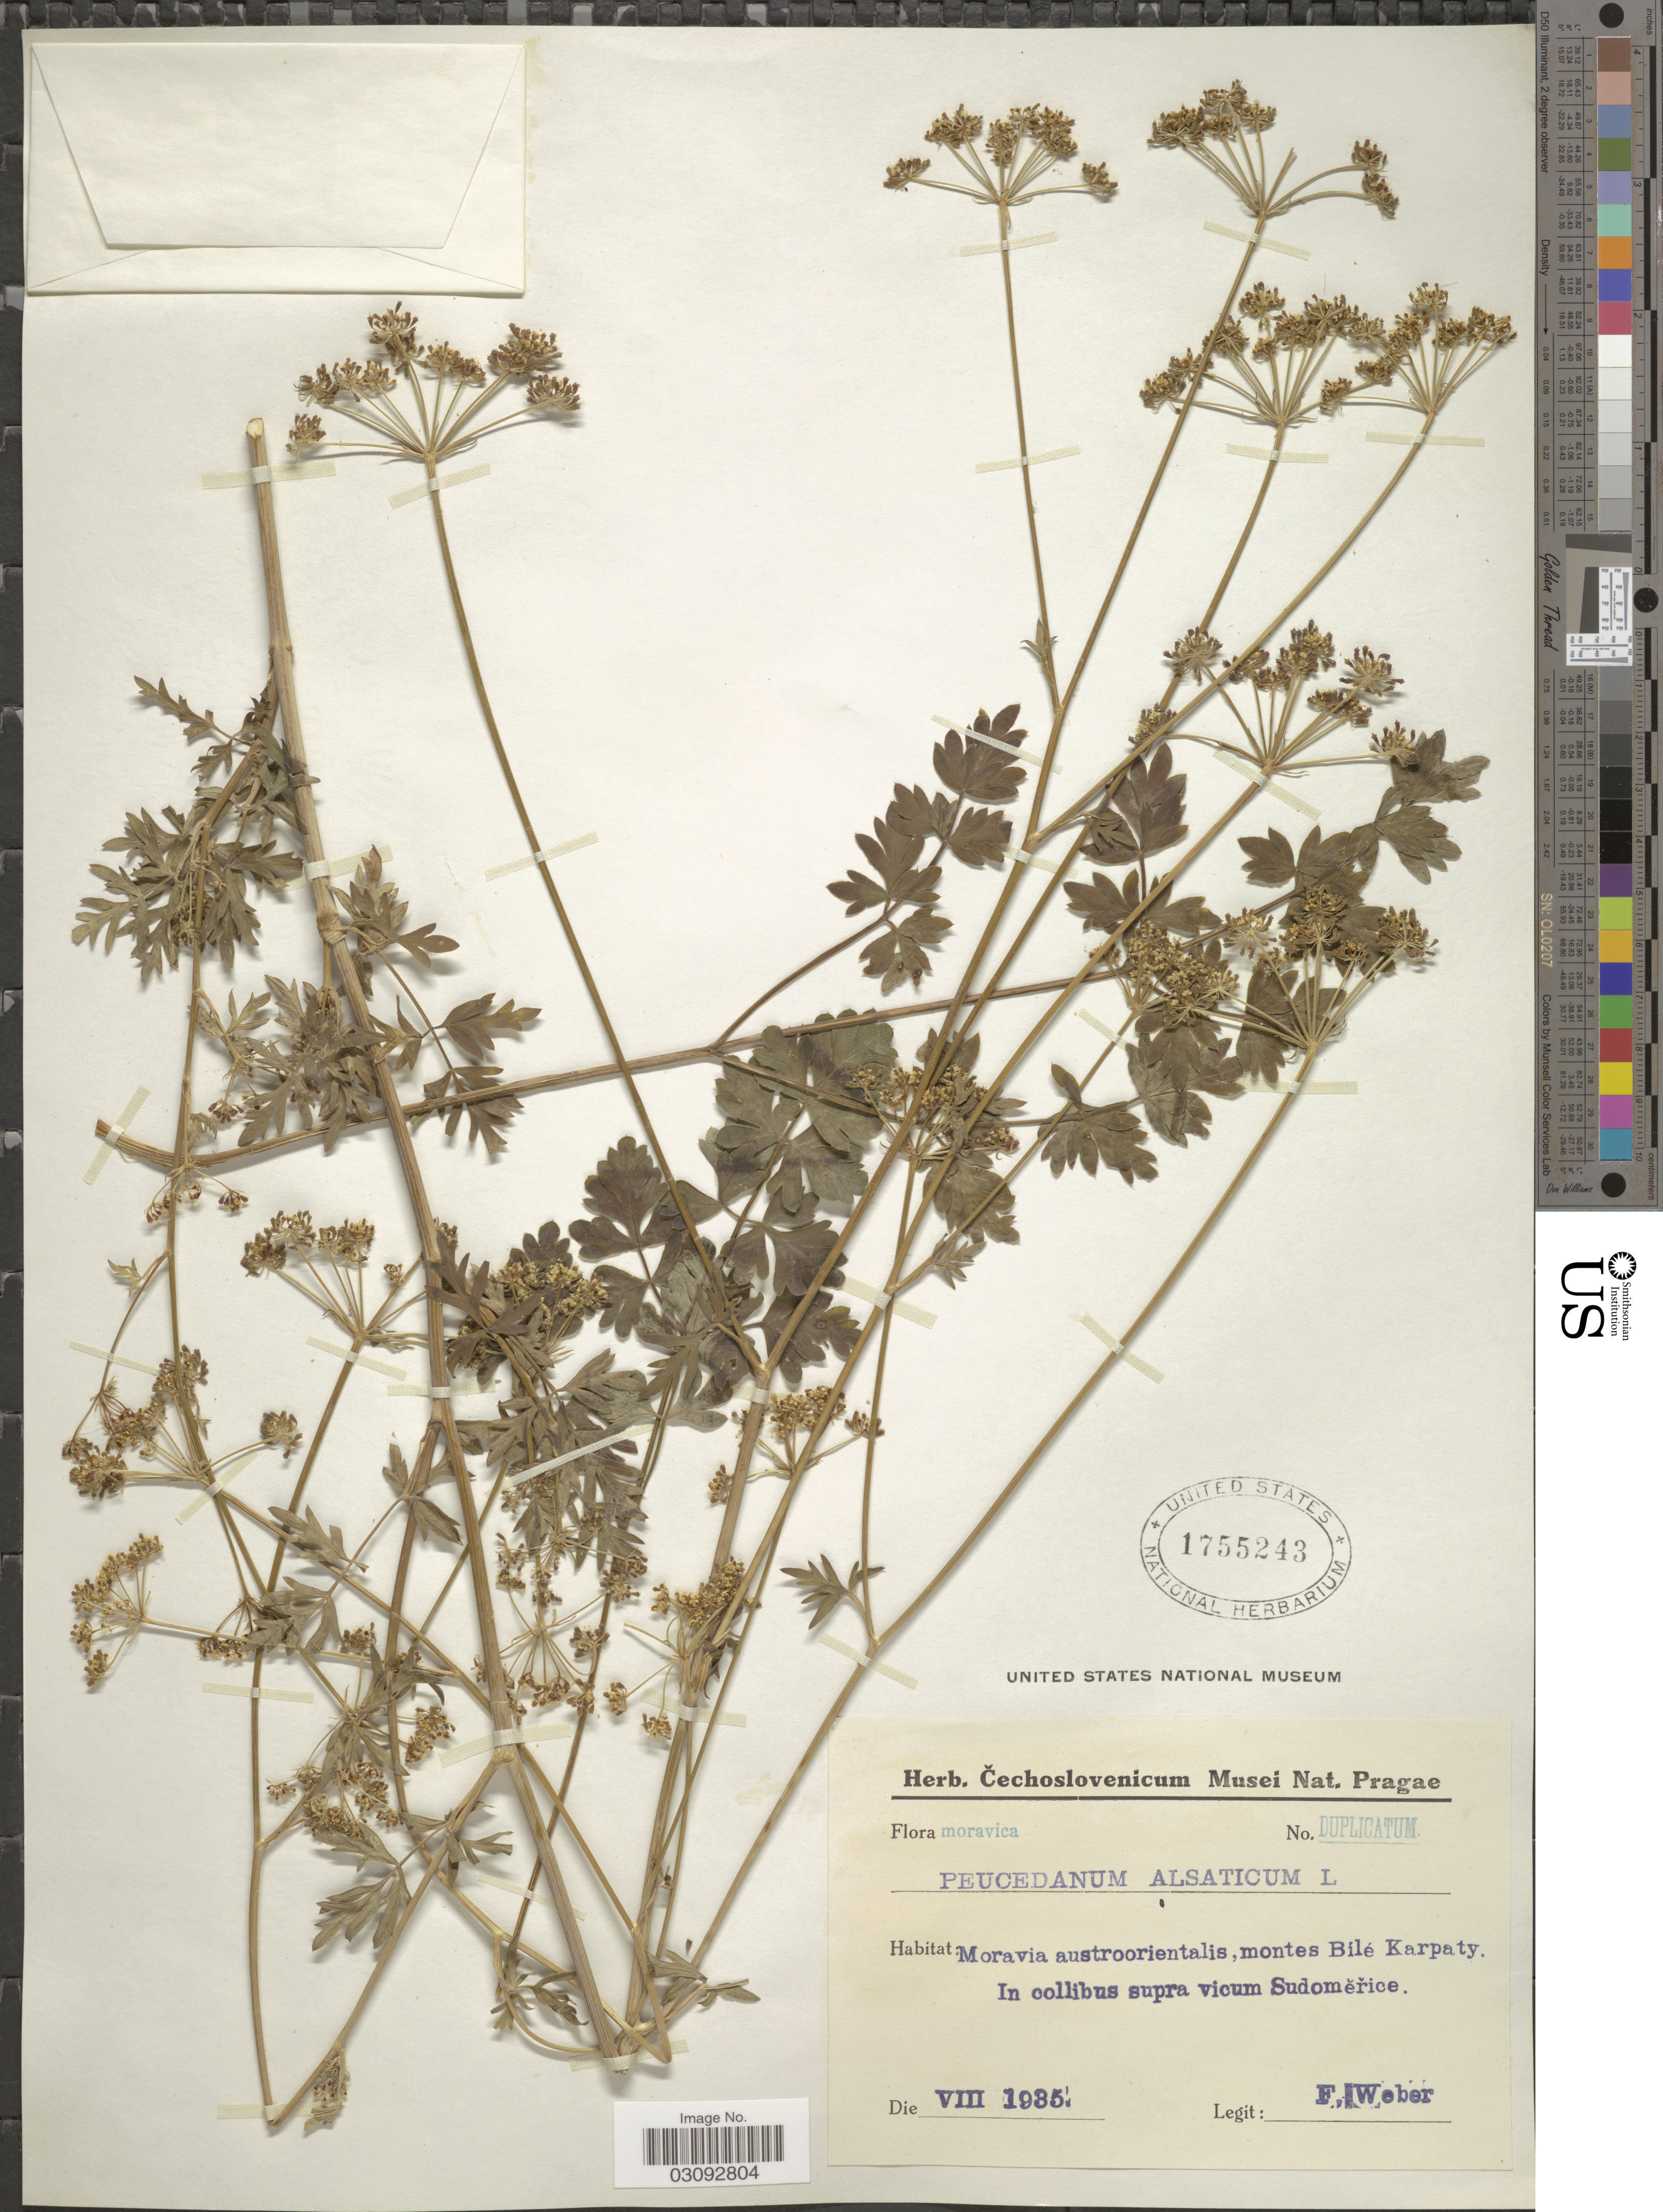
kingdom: Plantae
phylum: Tracheophyta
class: Magnoliopsida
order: Apiales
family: Apiaceae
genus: Peucedanum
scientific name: Peucedanum alsaticum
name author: L.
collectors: F. Weber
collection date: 1935-08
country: Czechia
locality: Moravia austroorientalis, montes Bilé Karpaty. In collibus supra vicum Sudomerice.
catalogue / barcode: US 1755243